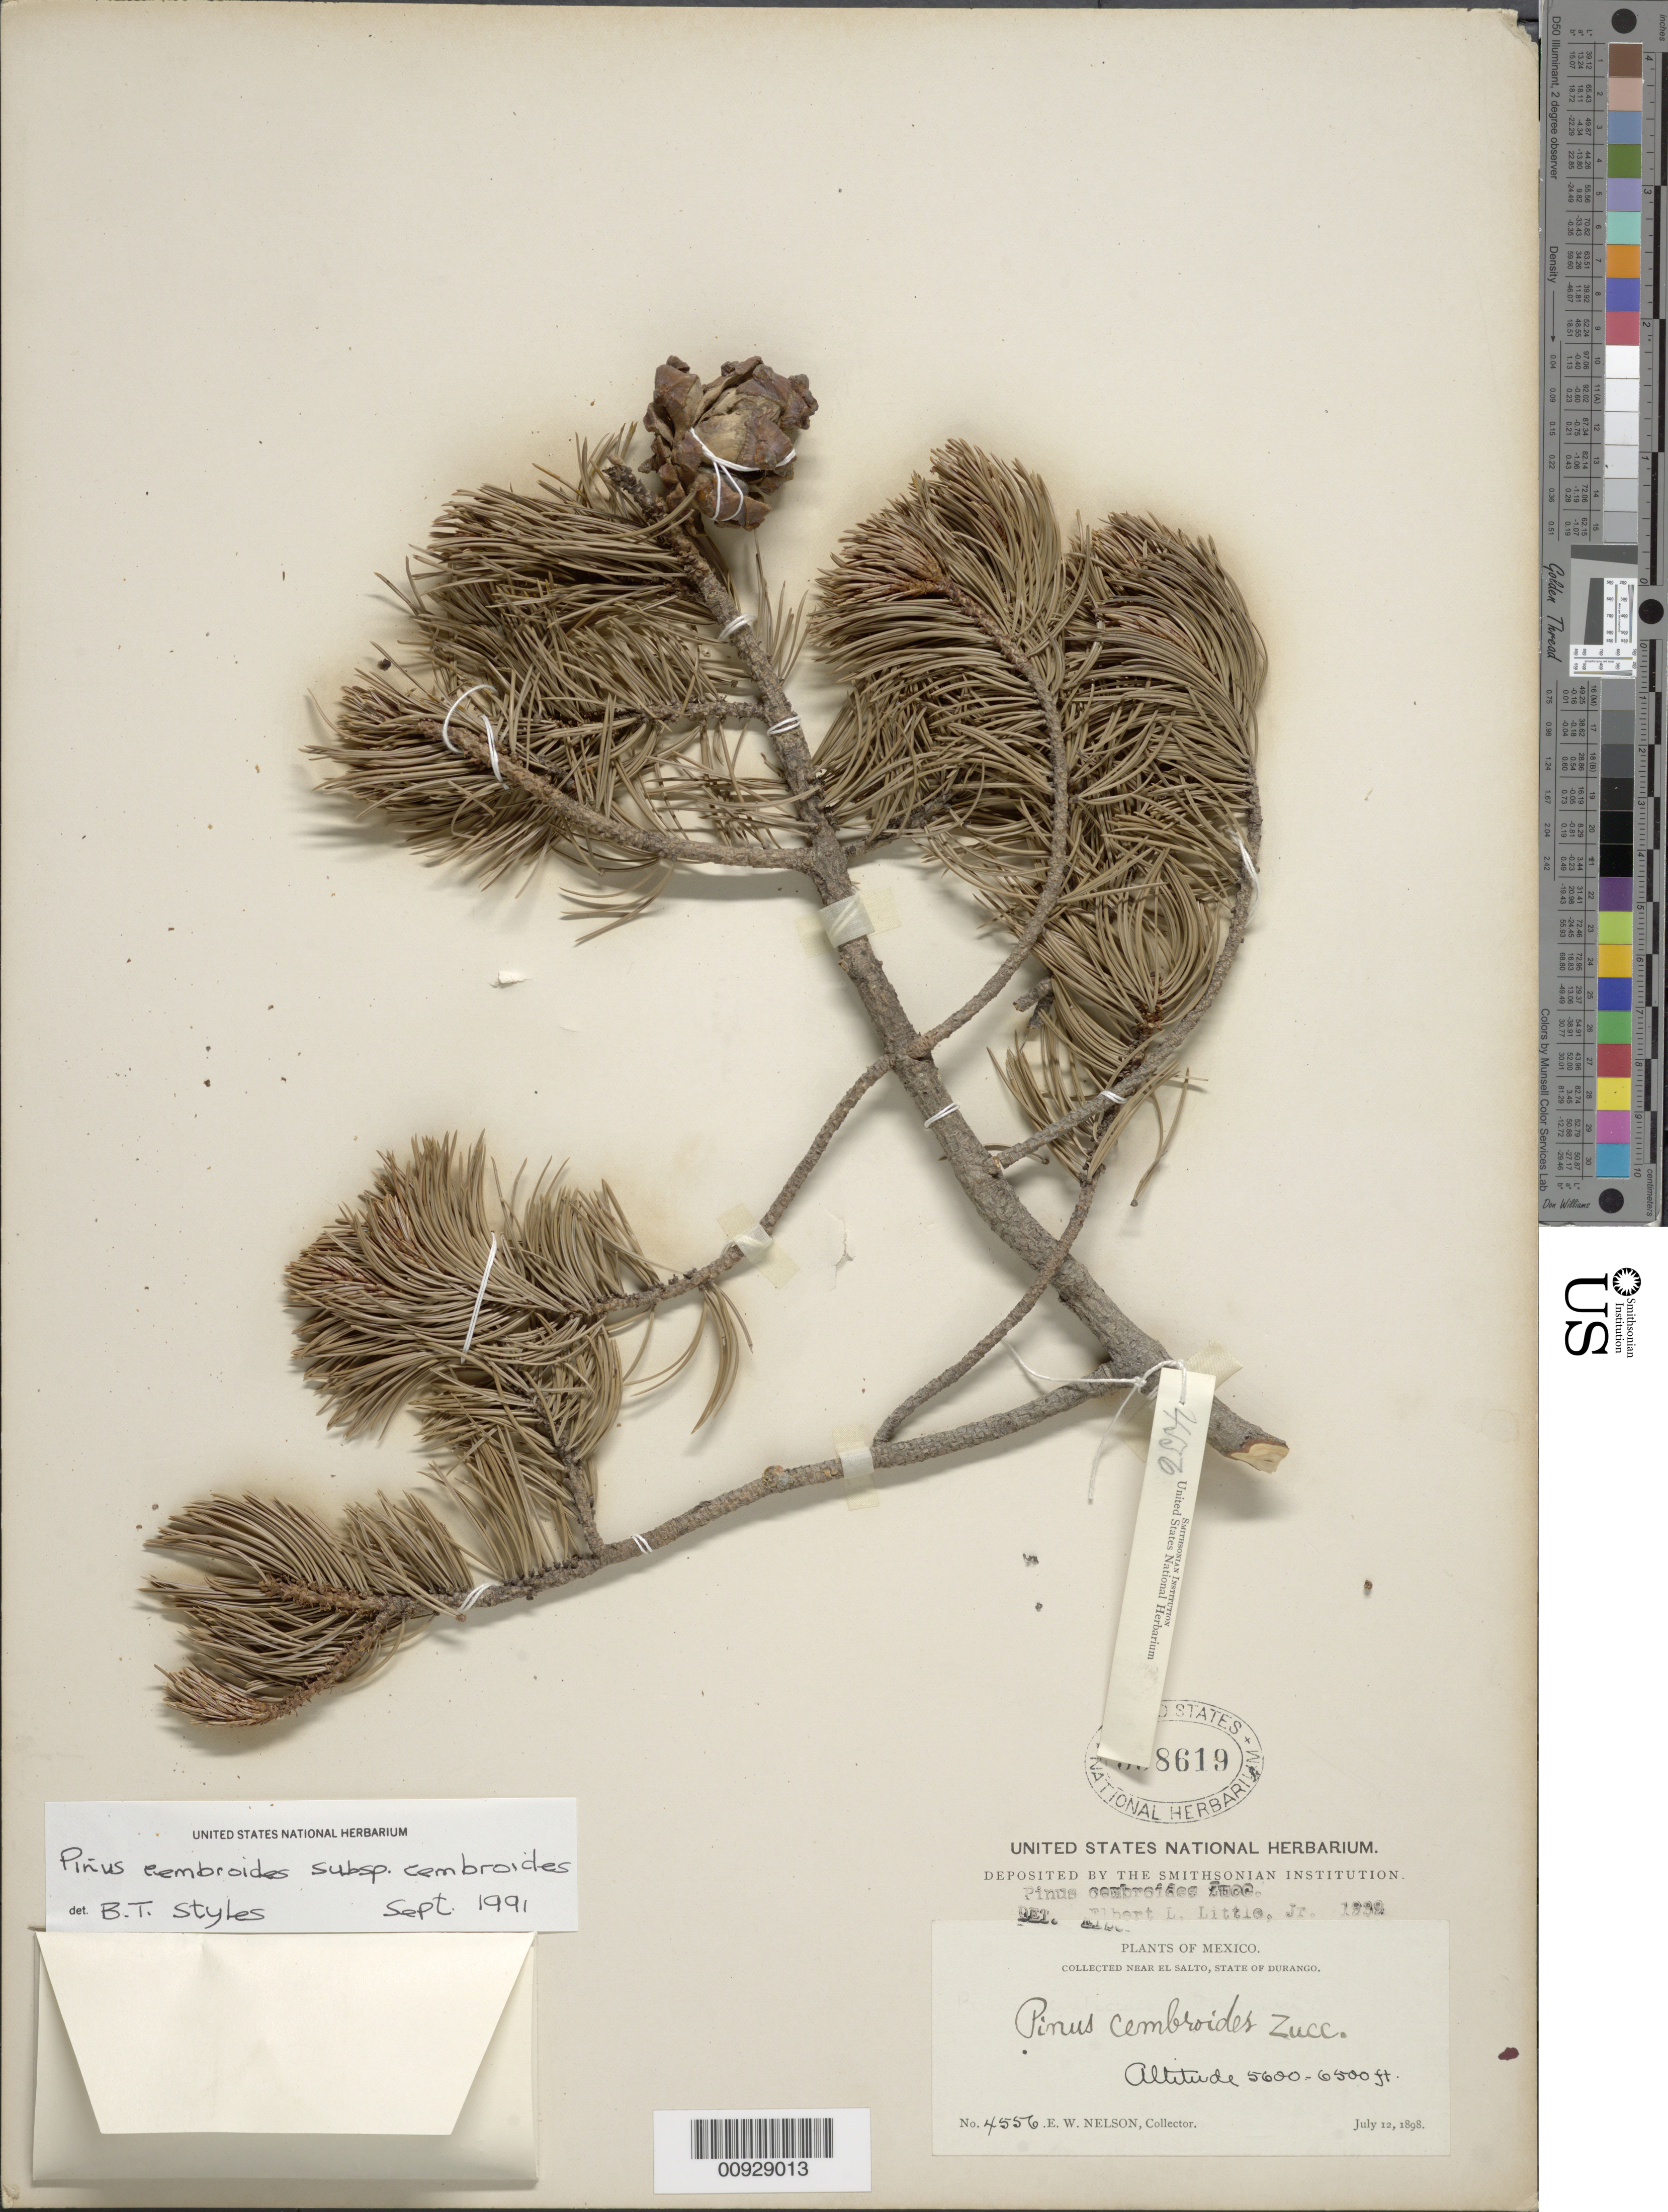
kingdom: Plantae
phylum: Tracheophyta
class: Pinopsida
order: Pinales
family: Pinaceae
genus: Pinus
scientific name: Pinus cembroides subsp. cembroides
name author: Zucc.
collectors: E. W. Nelson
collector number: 4556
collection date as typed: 12 Jul 1898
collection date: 1898-07-12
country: Mexico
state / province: Durango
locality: Near El Salto.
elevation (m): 1707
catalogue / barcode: US 398619